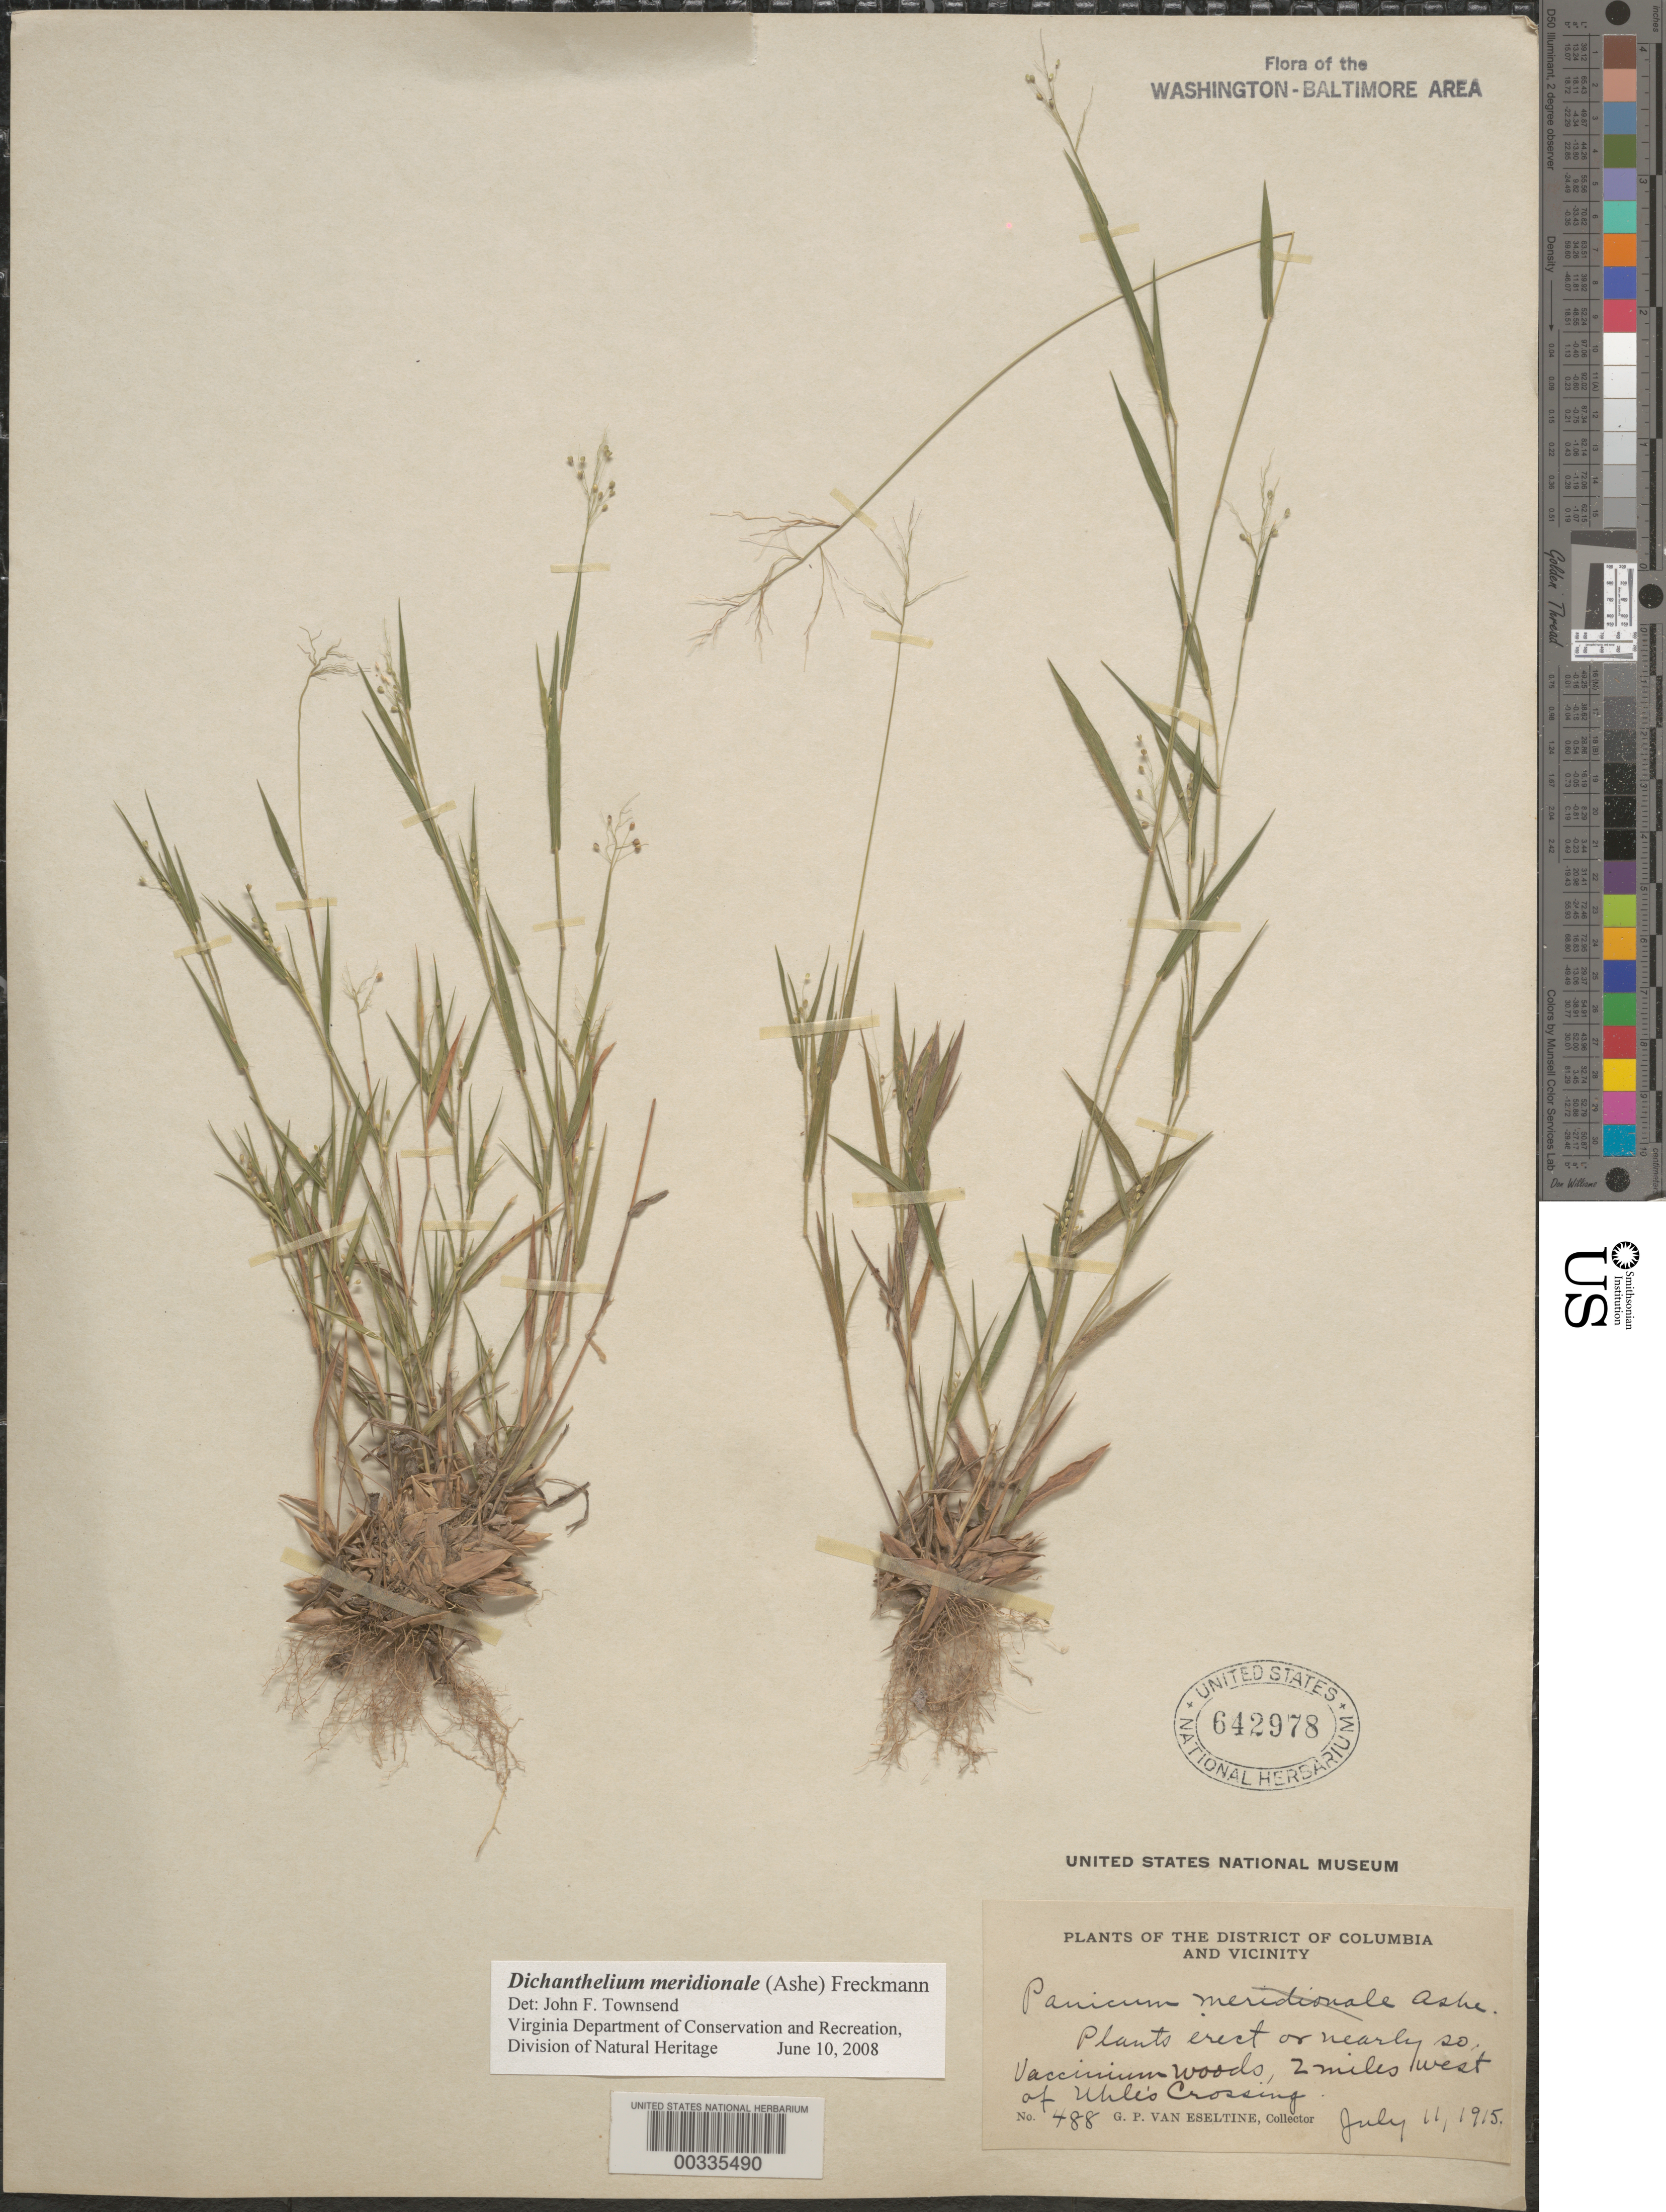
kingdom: Plantae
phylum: Tracheophyta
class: Liliopsida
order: Poales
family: Poaceae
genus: Dichanthelium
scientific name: Dichanthelium meridionale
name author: (Ashe) Freckmann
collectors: G. P. Van Eseltine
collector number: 488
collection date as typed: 11 Jul 1915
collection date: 1915-07-11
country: United States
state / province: Maryland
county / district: Prince George's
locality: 2 miles west of Uhle's Crossing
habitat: Vaccinium woods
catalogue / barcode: US 642978